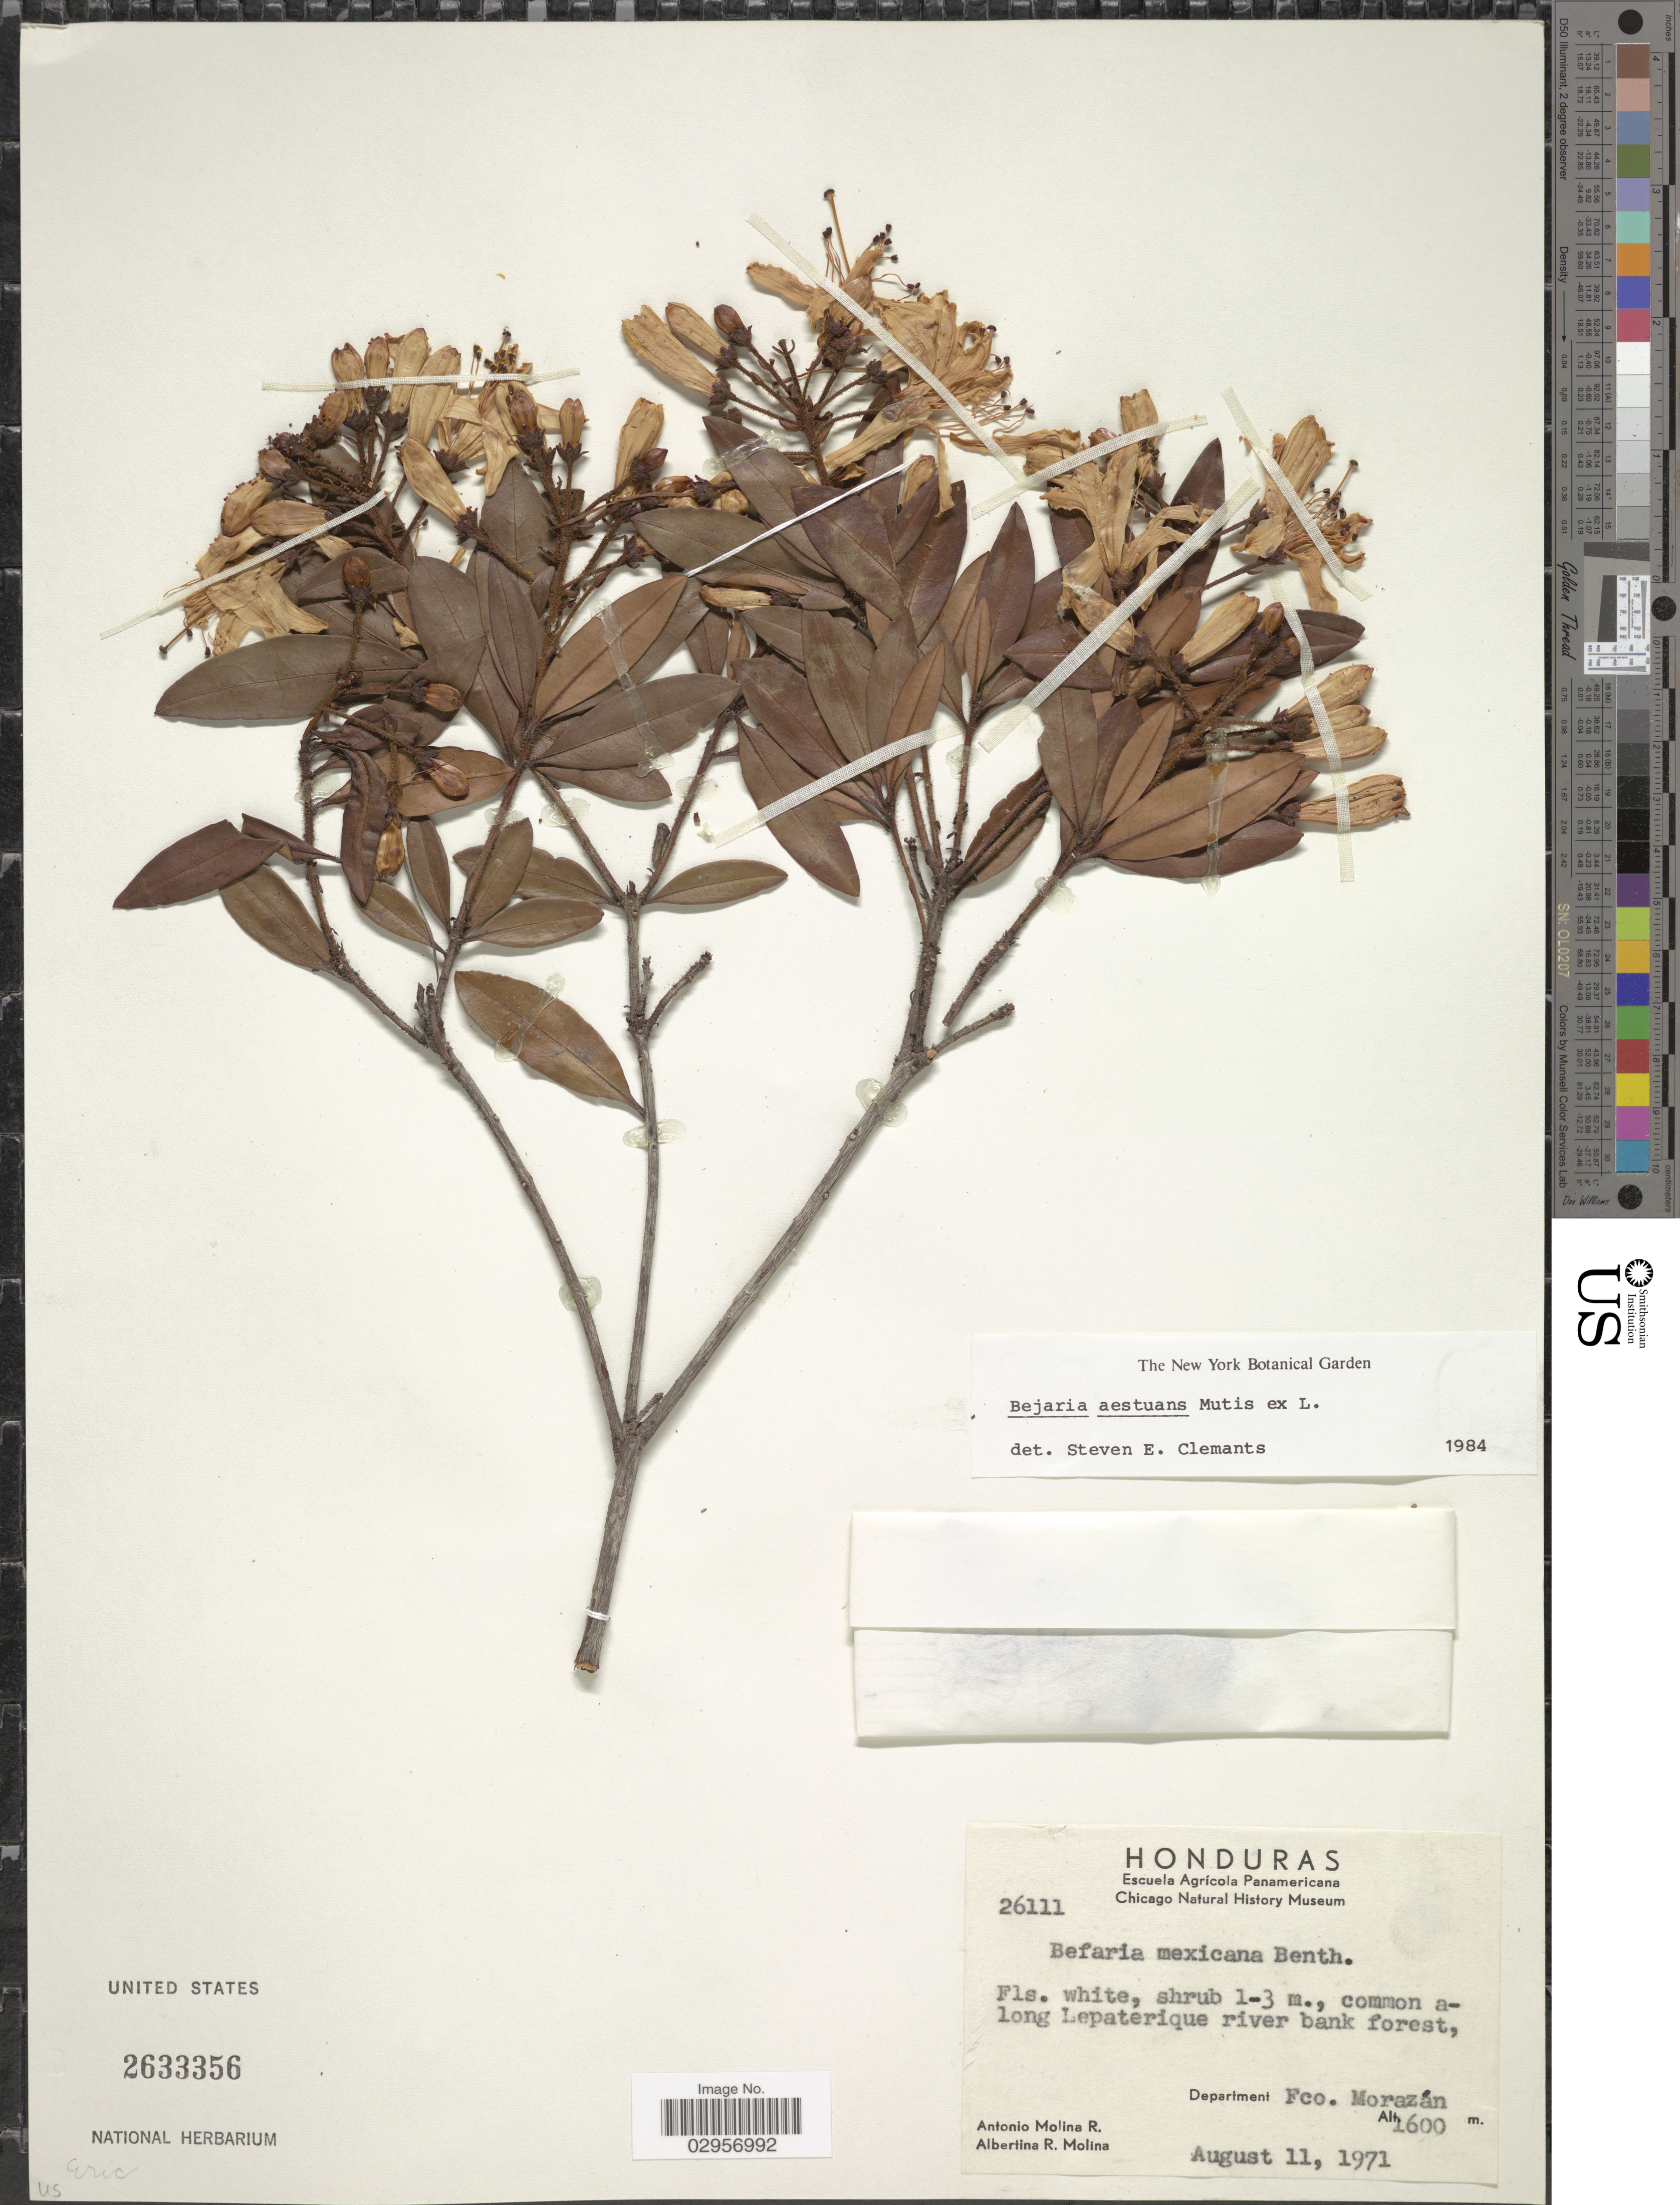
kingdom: Plantae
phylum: Tracheophyta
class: Magnoliopsida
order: Ericales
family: Ericaceae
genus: Befaria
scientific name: Befaria aestuans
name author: Mutis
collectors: A. Molina R. & A. R. Molina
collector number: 26111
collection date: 1971-08-11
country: Honduras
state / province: Fco. Morazán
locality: Common along Lepaterique river bank forest, Department Fco. Morazán.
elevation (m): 1600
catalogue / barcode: US 2633356